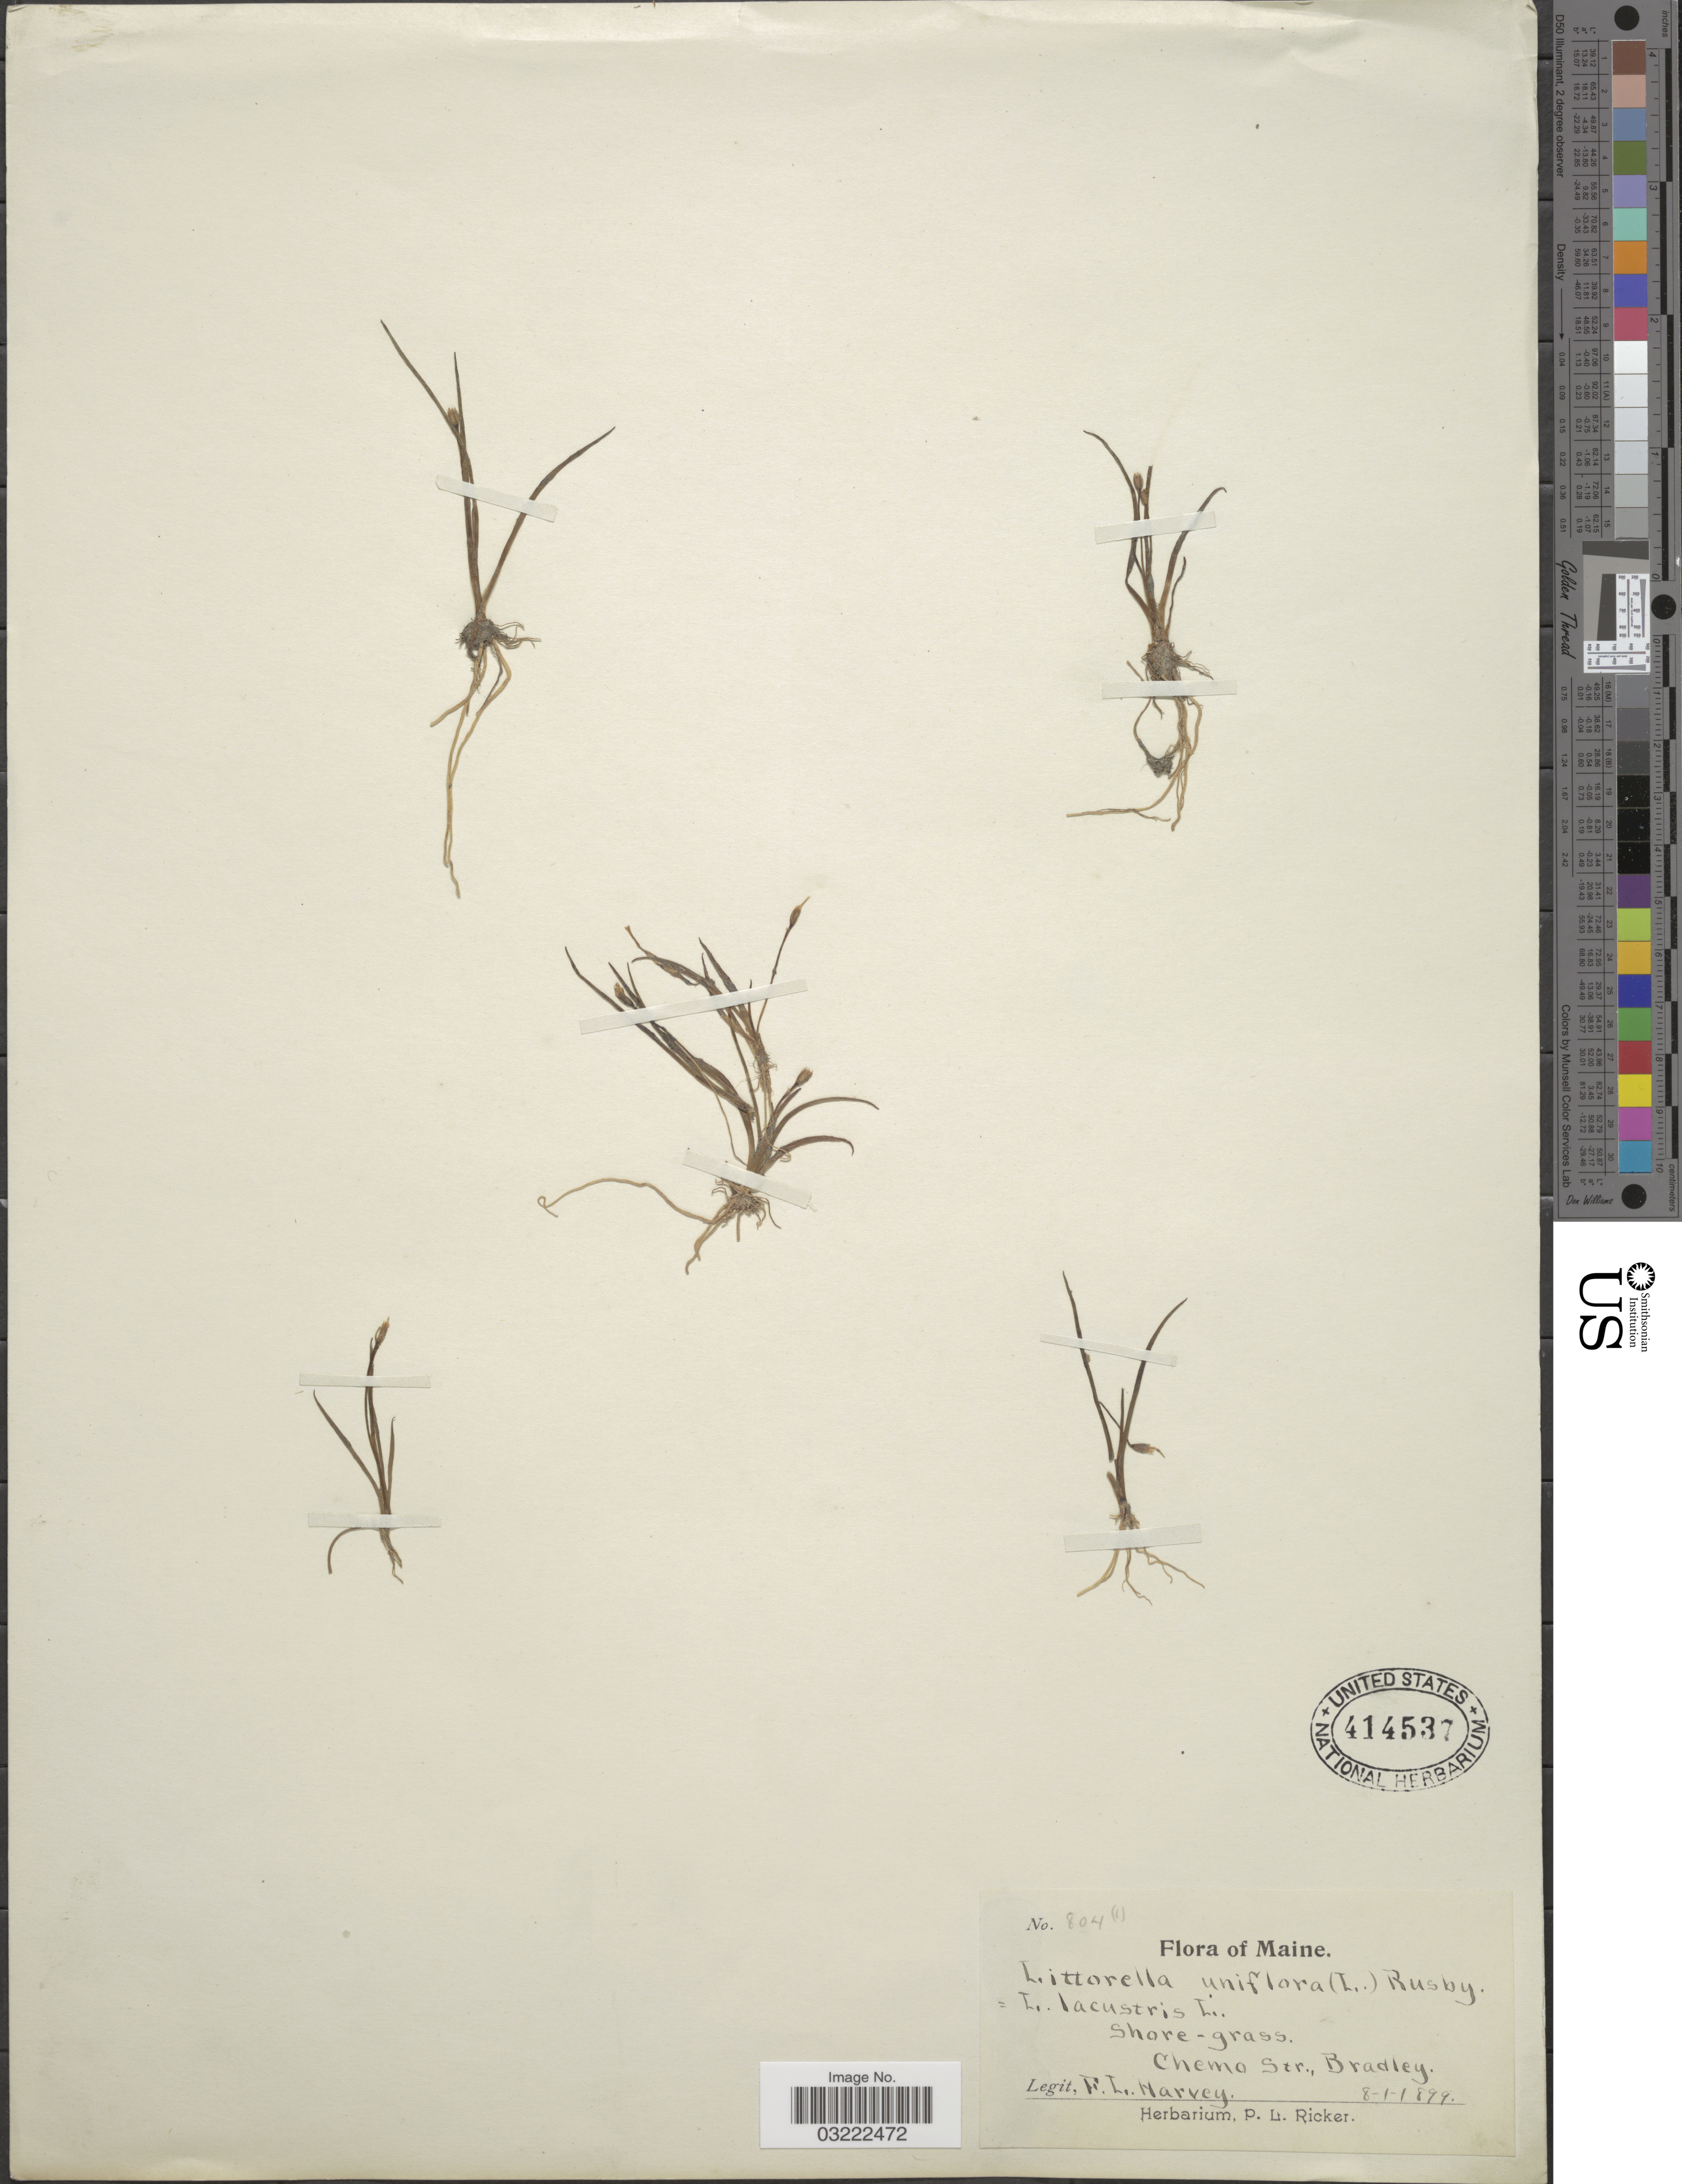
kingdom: Plantae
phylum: Tracheophyta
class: Magnoliopsida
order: Lamiales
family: Plantaginaceae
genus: Littorella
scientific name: Littorella uniflora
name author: (L.) Asch.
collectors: F. L. Harvey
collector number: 804 (1)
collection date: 1899-01-08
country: United States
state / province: Maine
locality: Chemo Str., Bradley.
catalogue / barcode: US 414537